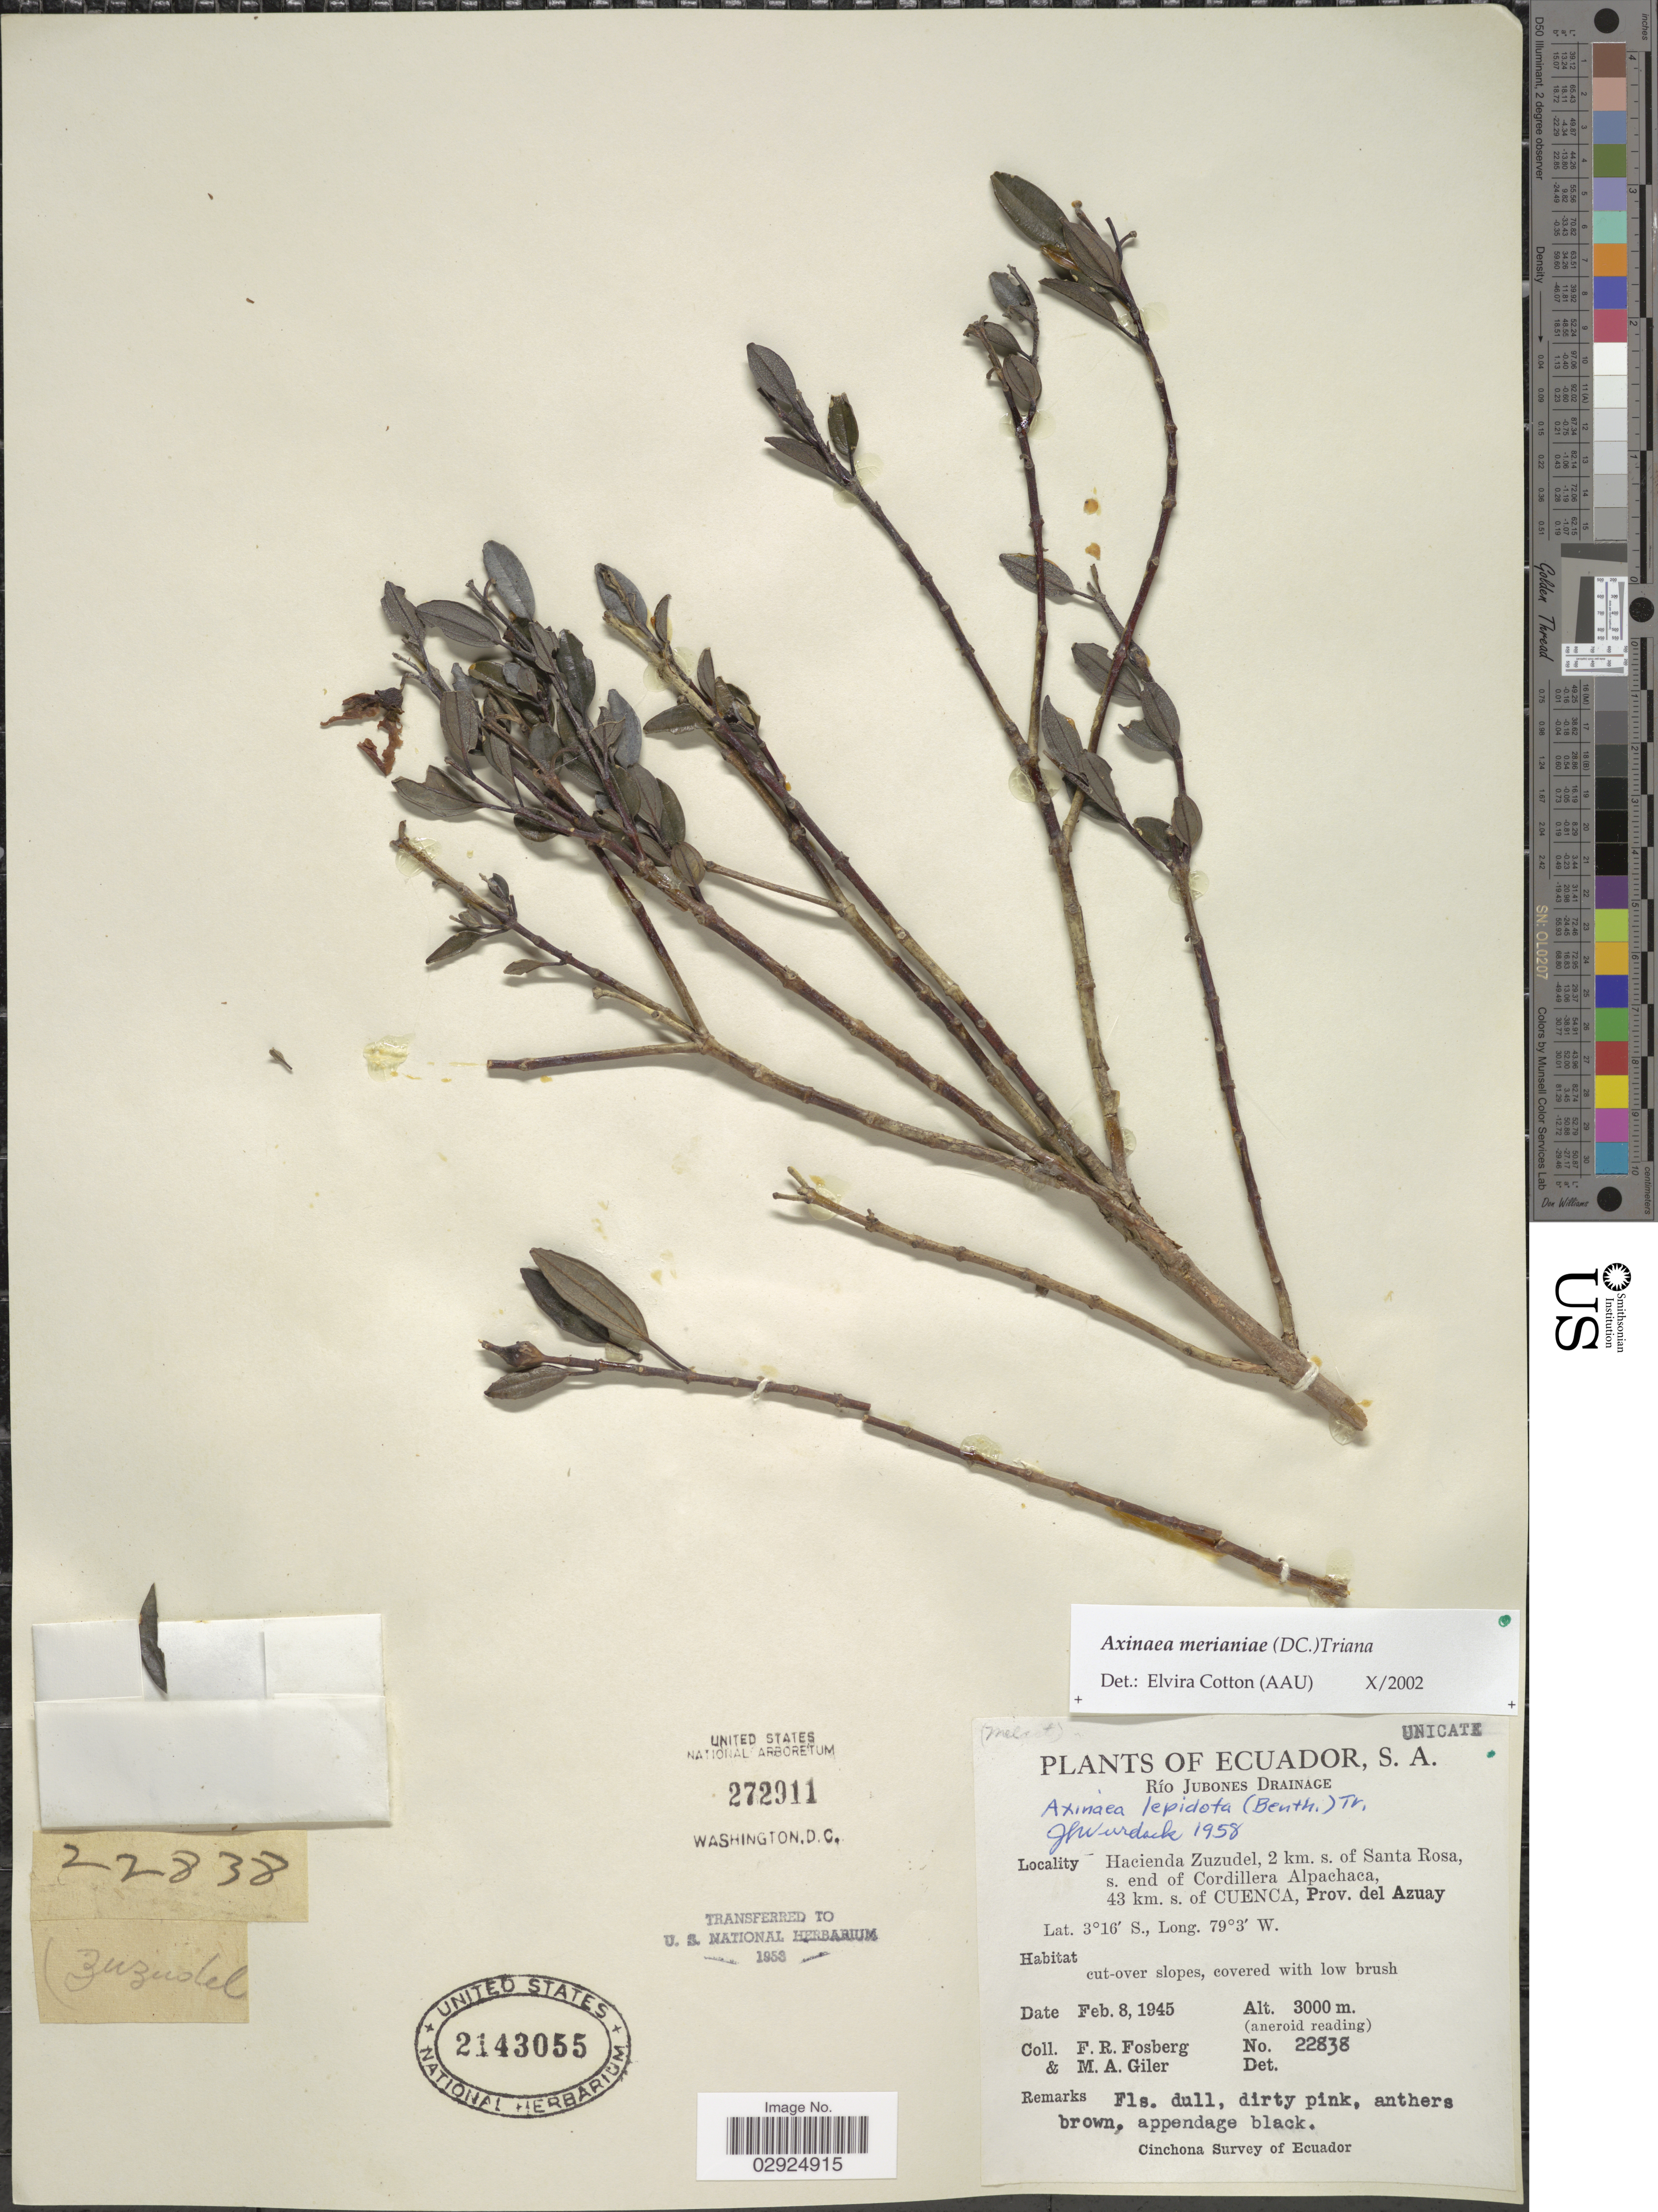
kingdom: Plantae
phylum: Tracheophyta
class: Magnoliopsida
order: Myrtales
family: Melastomataceae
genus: Axinaea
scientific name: Axinaea merianiae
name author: (DC.) Triana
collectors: F. R. Fosberg & M. Giler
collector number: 22838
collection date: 1945-02-08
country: Ecuador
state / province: Azuay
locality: Río Jubones Drainage, Hacienda Zuzudel, 2 km. s. of Santa Rosa, s. end of Cordillera Alpachaca, 43 km. s. of Cuenca, Prov. del Azuay.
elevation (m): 3000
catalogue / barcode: US 2143055